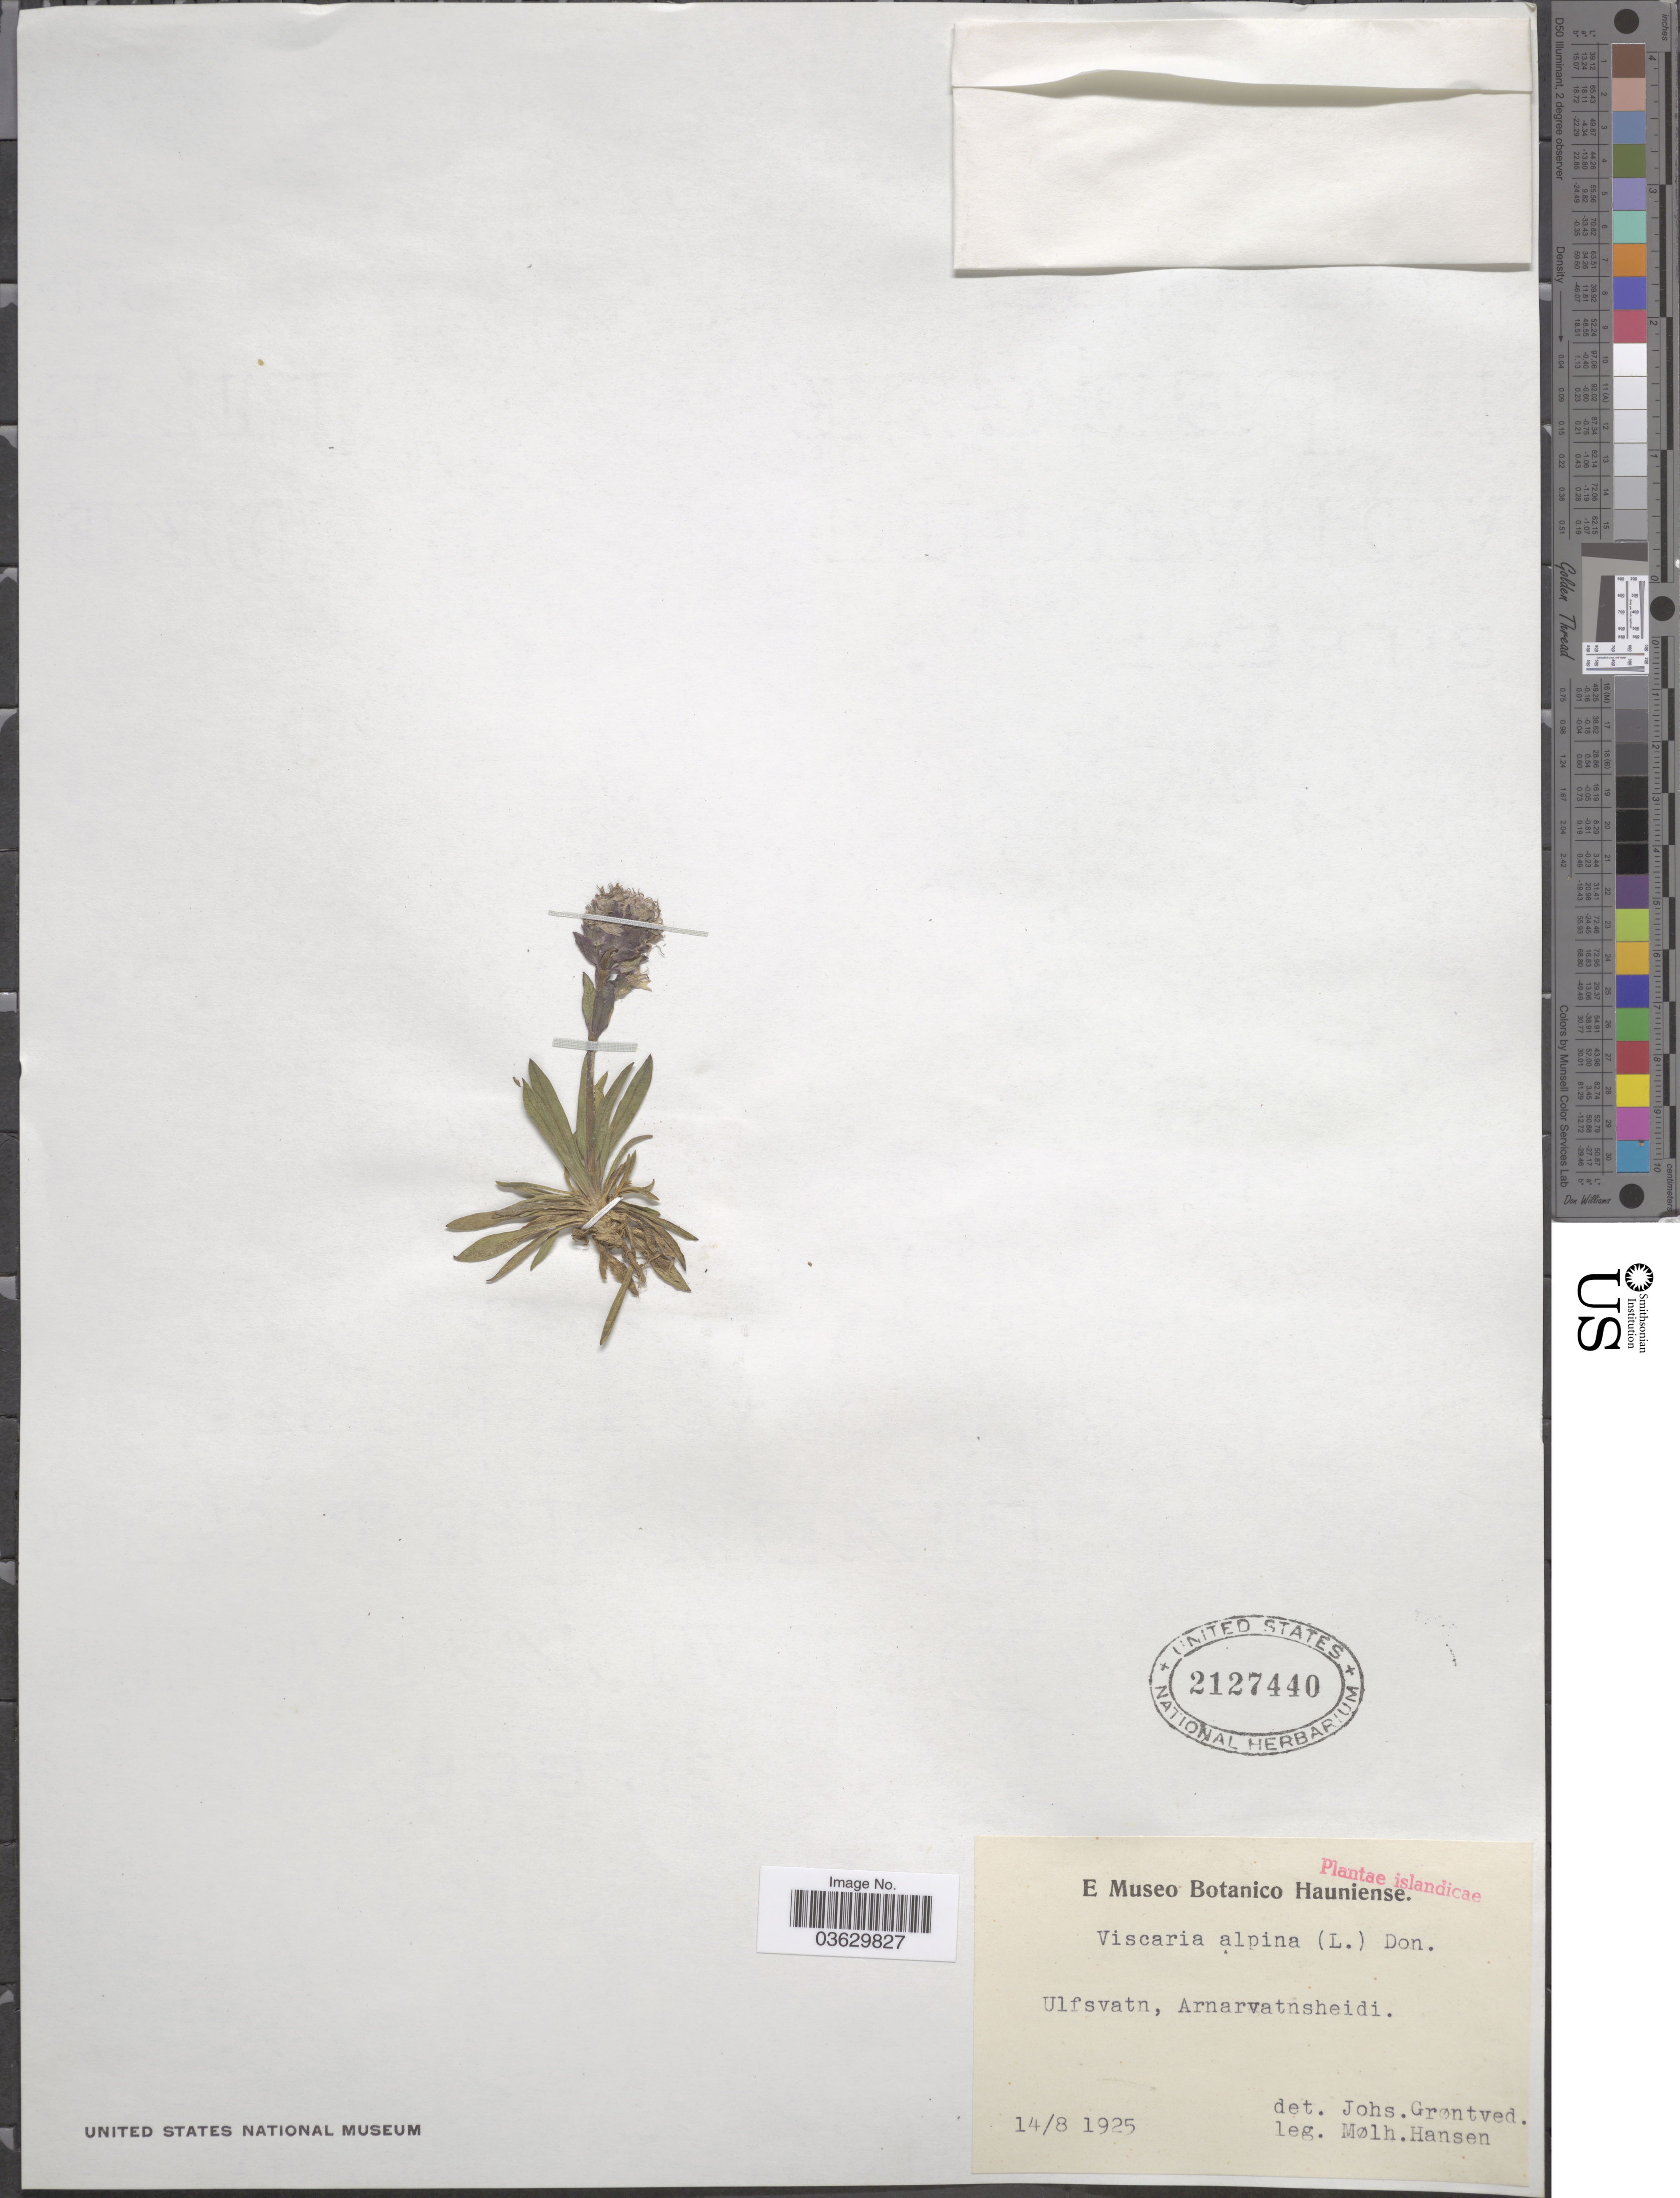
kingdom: Plantae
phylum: Tracheophyta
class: Magnoliopsida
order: Caryophyllales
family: Caryophyllaceae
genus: Viscaria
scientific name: Viscaria alpina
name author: (L.) G. Don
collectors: M. Hansen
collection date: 1925-08-14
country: Iceland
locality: Ulfsvatn, Arnarvatnsheidi.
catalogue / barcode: US 2127440